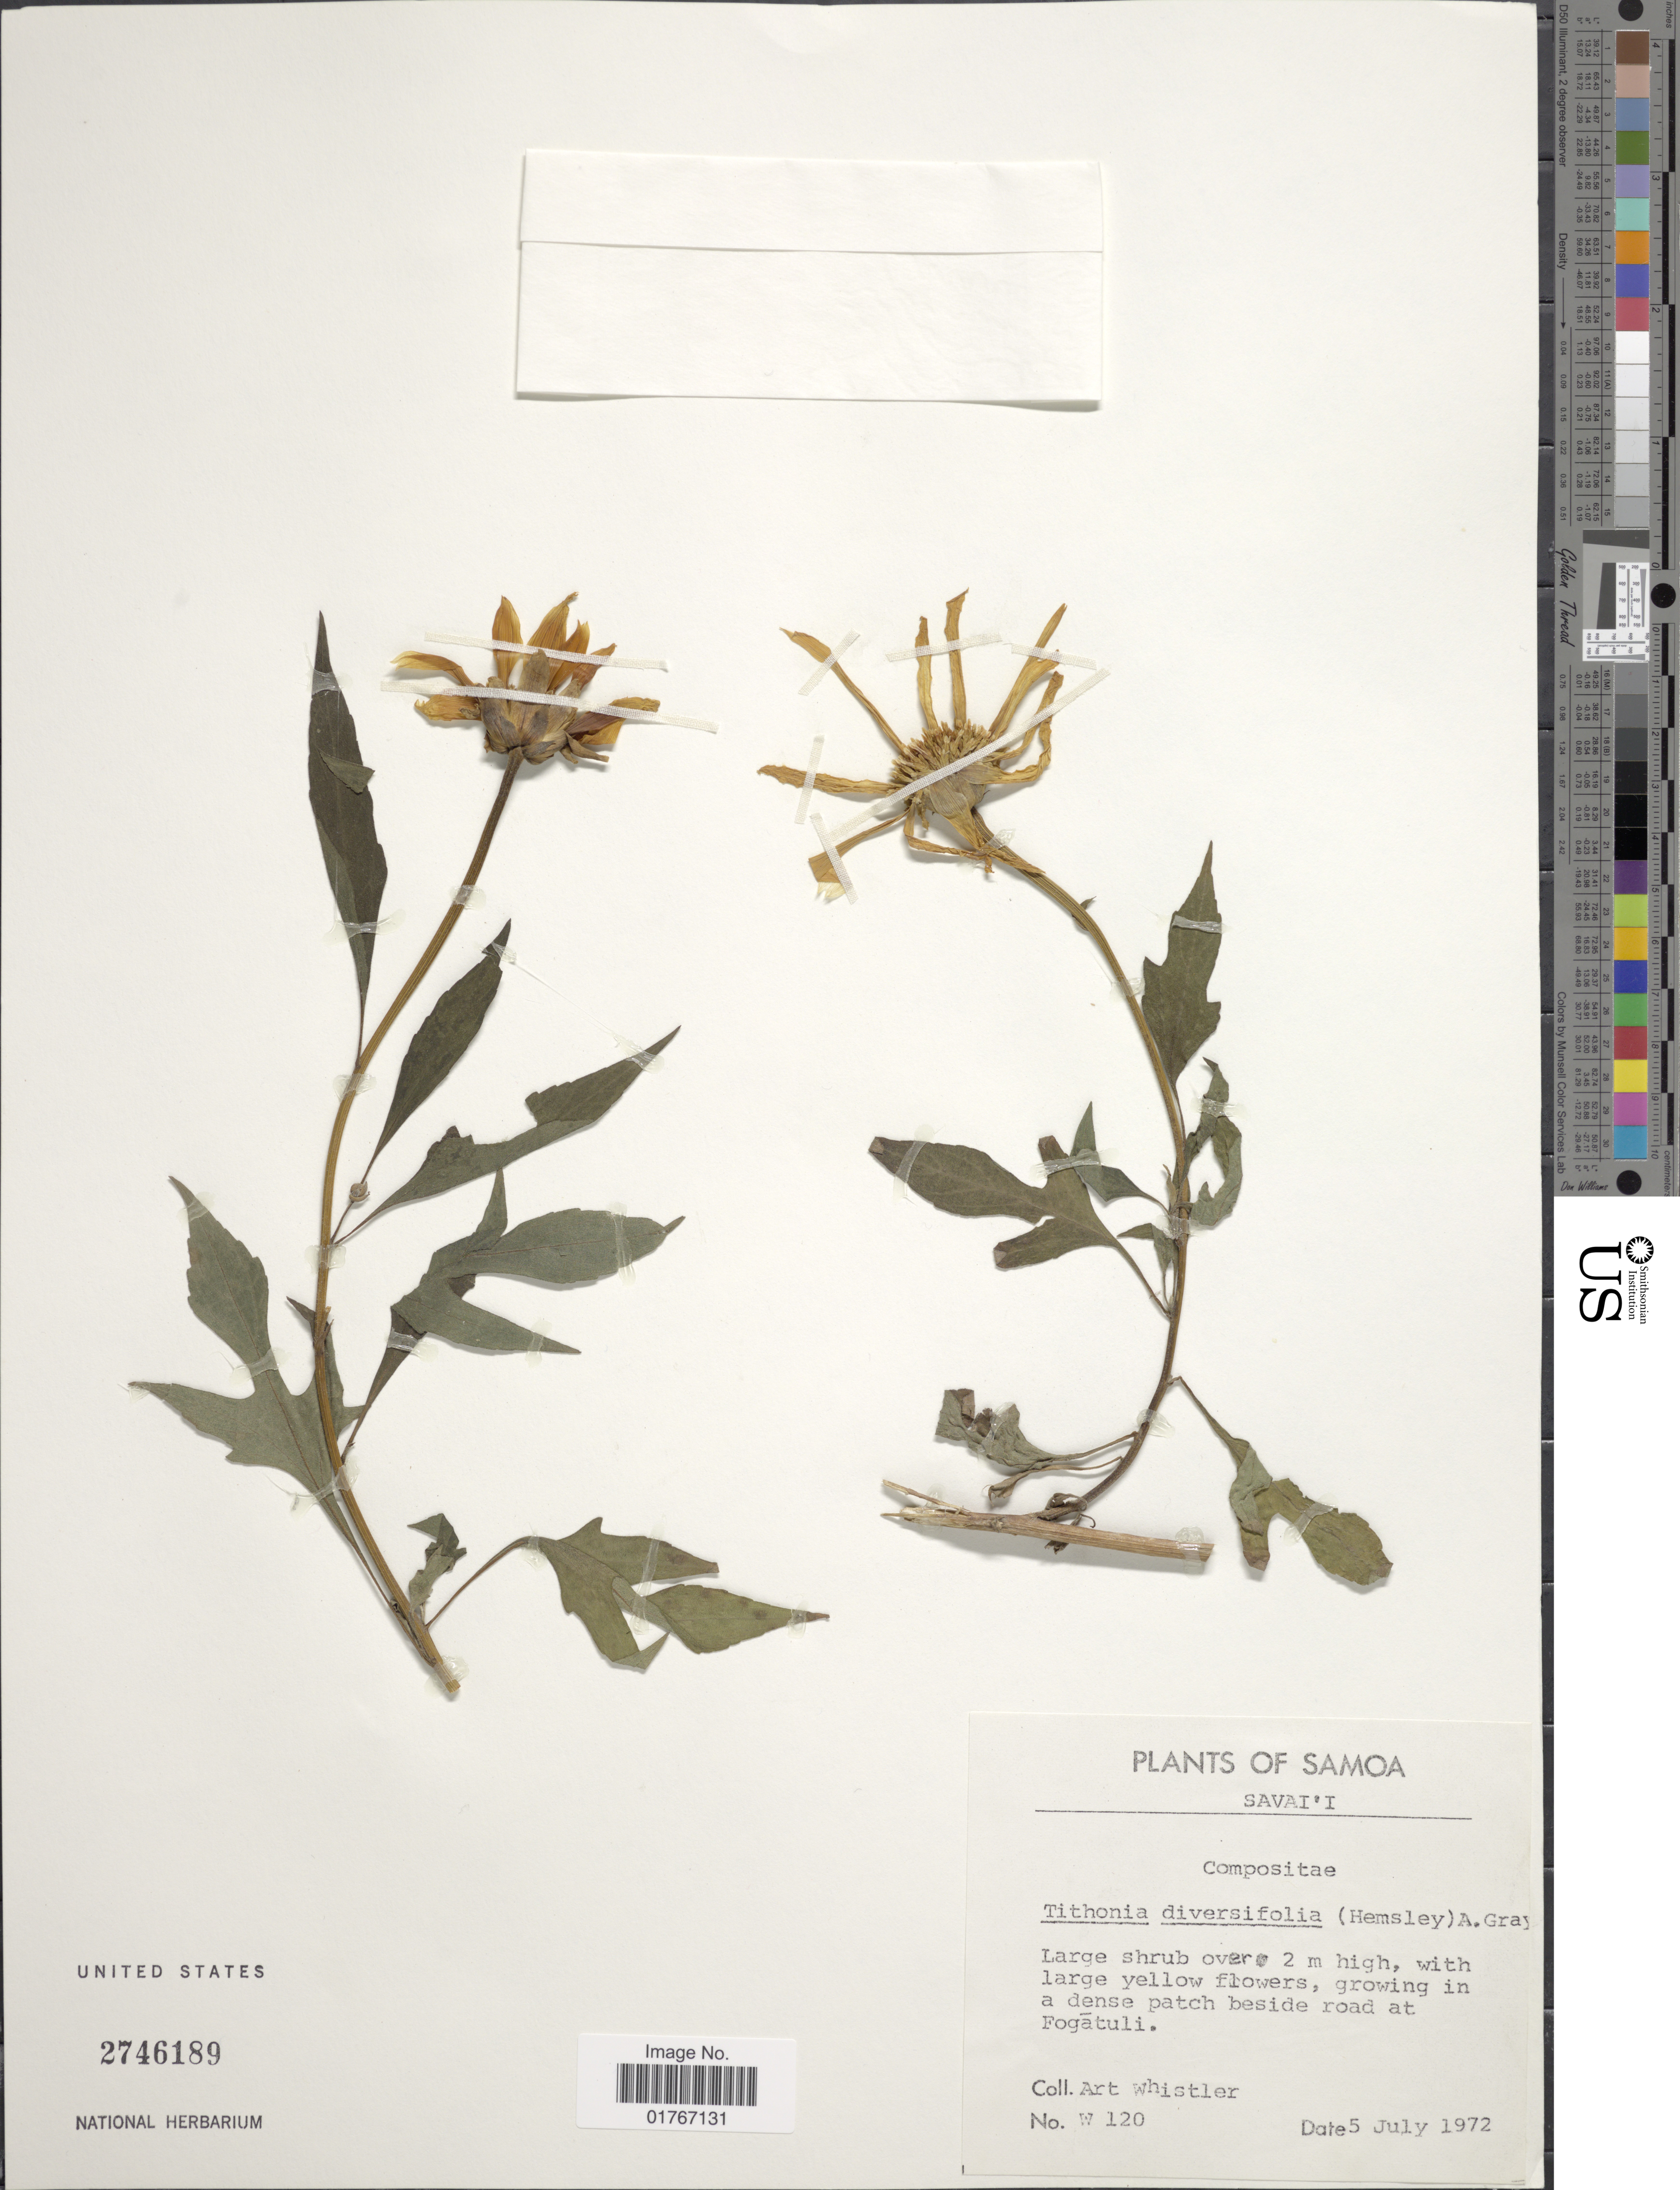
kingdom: Plantae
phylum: Tracheophyta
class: Magnoliopsida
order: Asterales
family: Asteraceae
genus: Tithonia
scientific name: Tithonia diversifolia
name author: (Hemsl.) A. Gray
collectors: A. Whistler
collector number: w 120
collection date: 1972-07-05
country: Samoa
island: Savai'i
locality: Savai'i, growing in a dense patch beside road at Fogátuli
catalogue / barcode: US 2746189